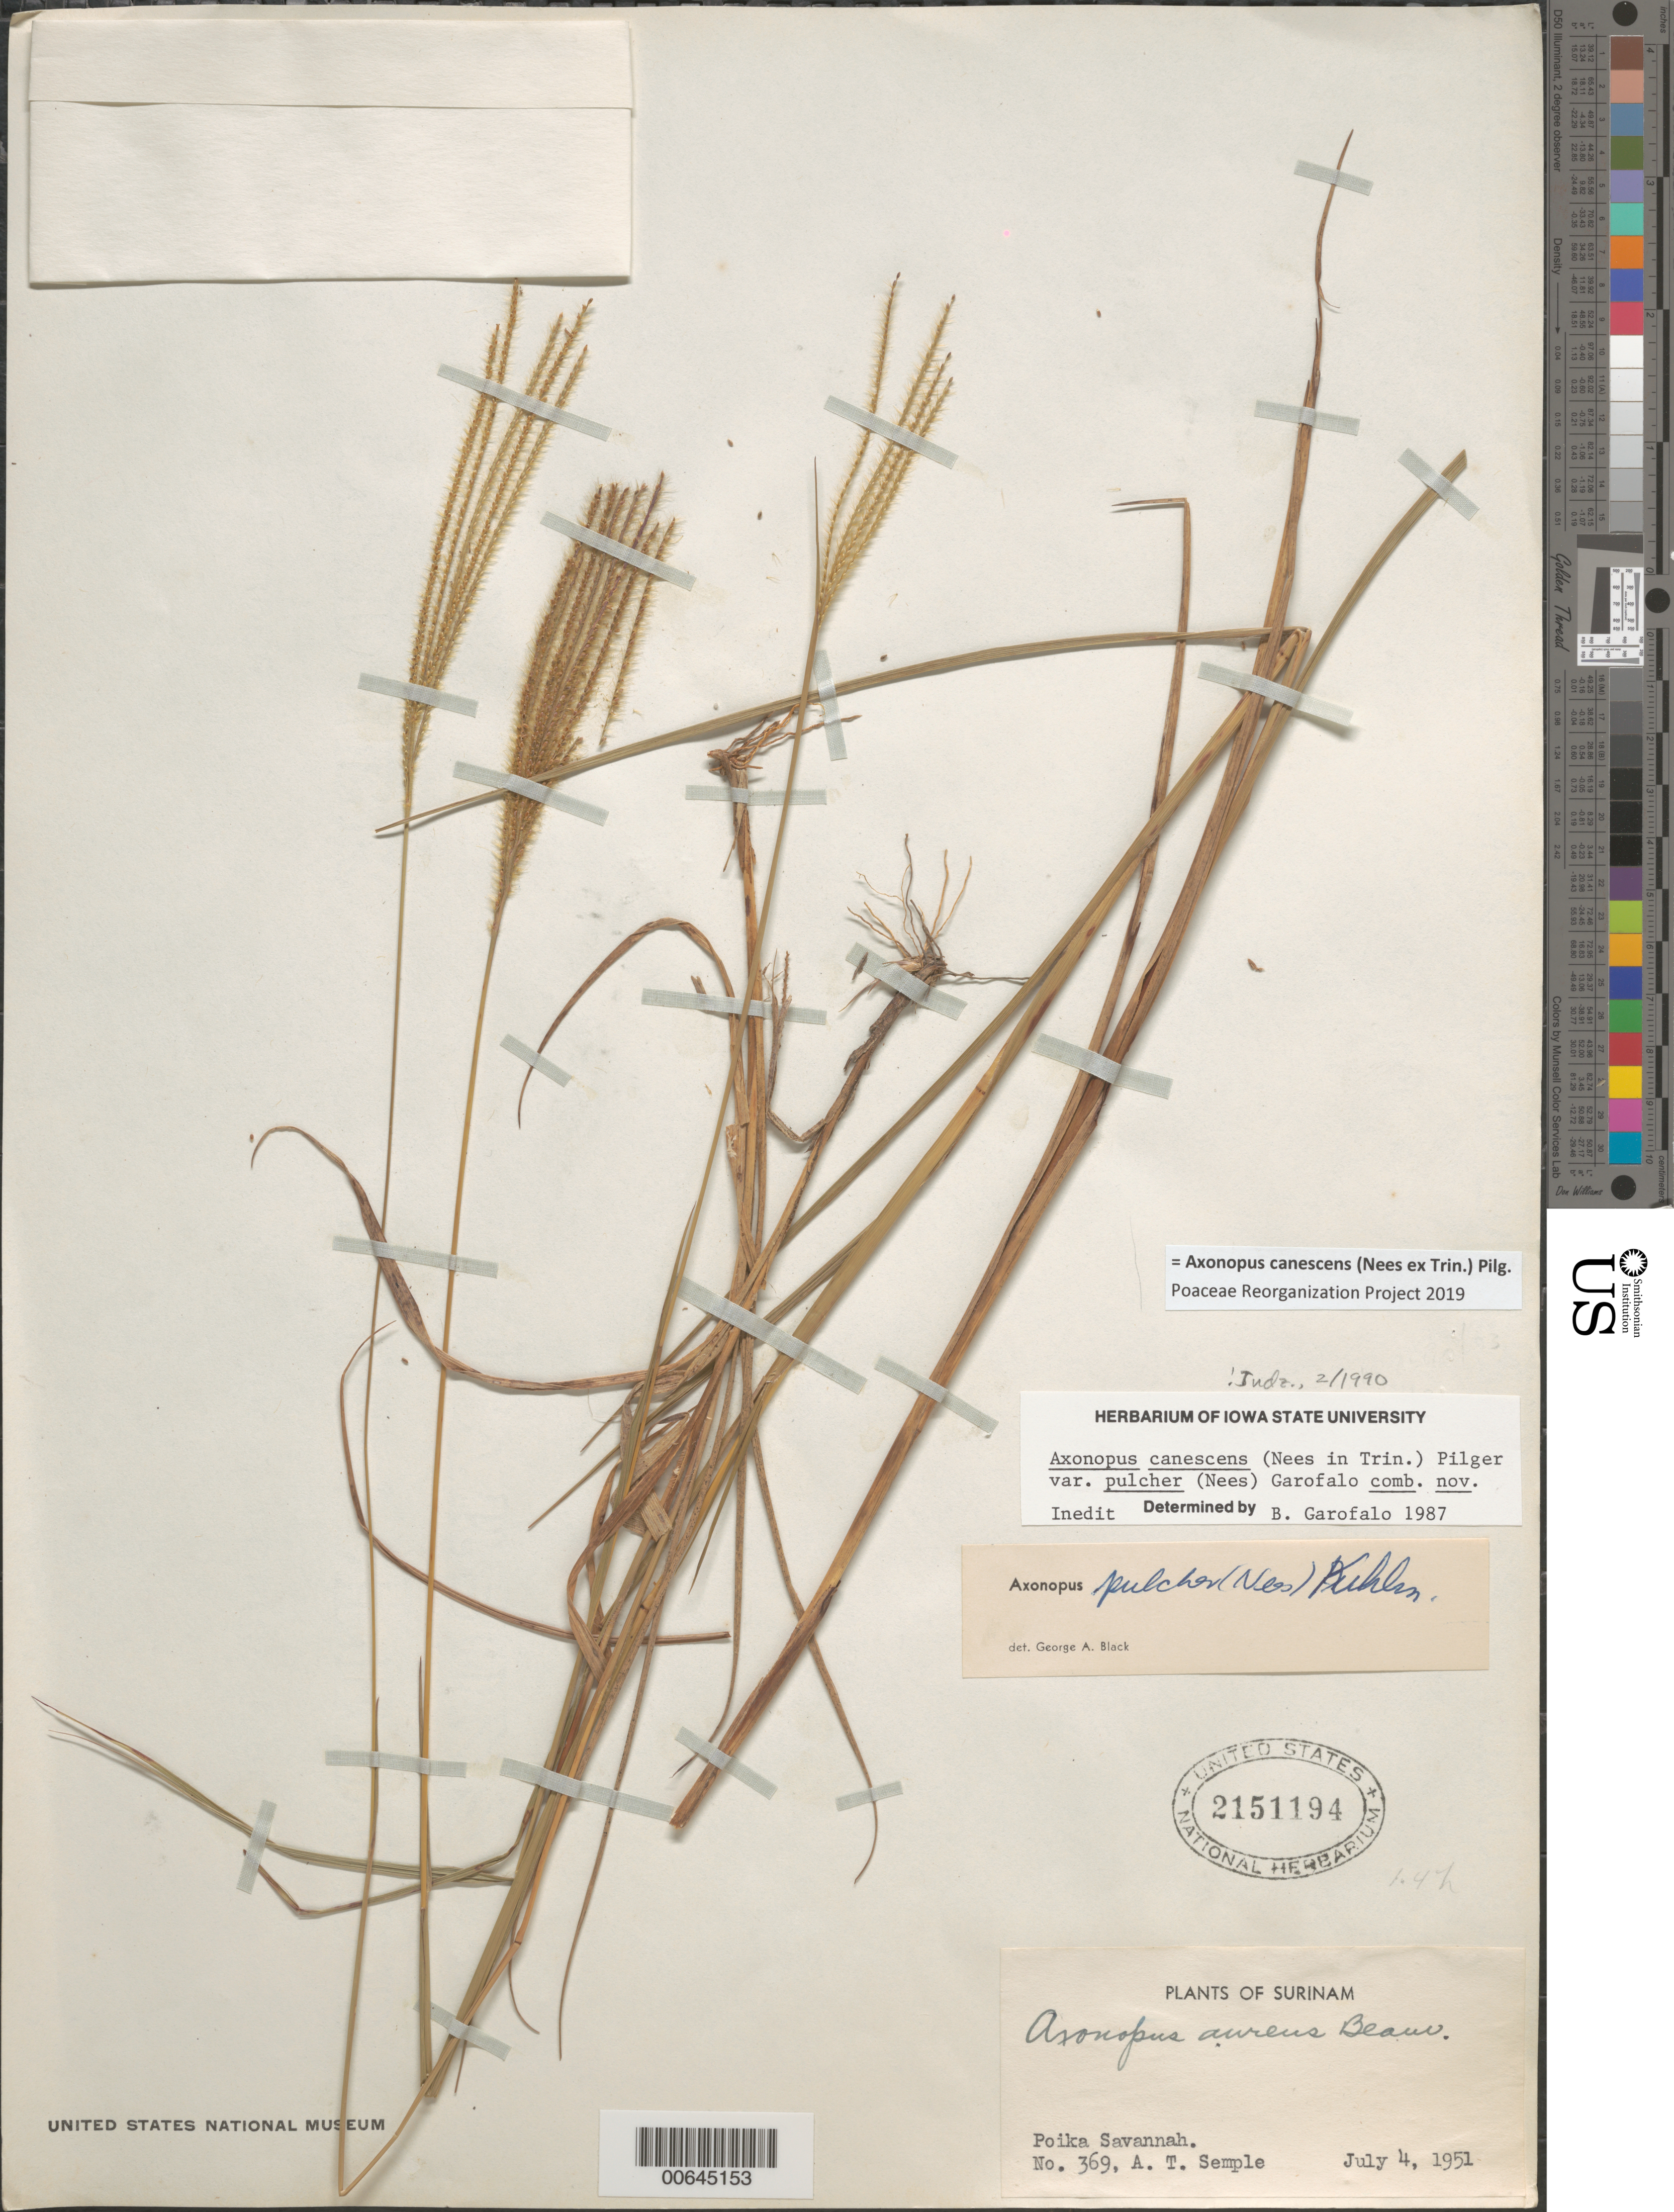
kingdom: Plantae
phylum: Tracheophyta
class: Liliopsida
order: Poales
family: Poaceae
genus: Axonopus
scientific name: Axonopus canescens var. pulcher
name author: (Nees in Trin.) Pilg.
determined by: Garafolo, B.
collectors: A. Semple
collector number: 369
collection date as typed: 4-Jul-51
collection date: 1951-07-04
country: Suriname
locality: Poika Savanna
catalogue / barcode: US 2151194